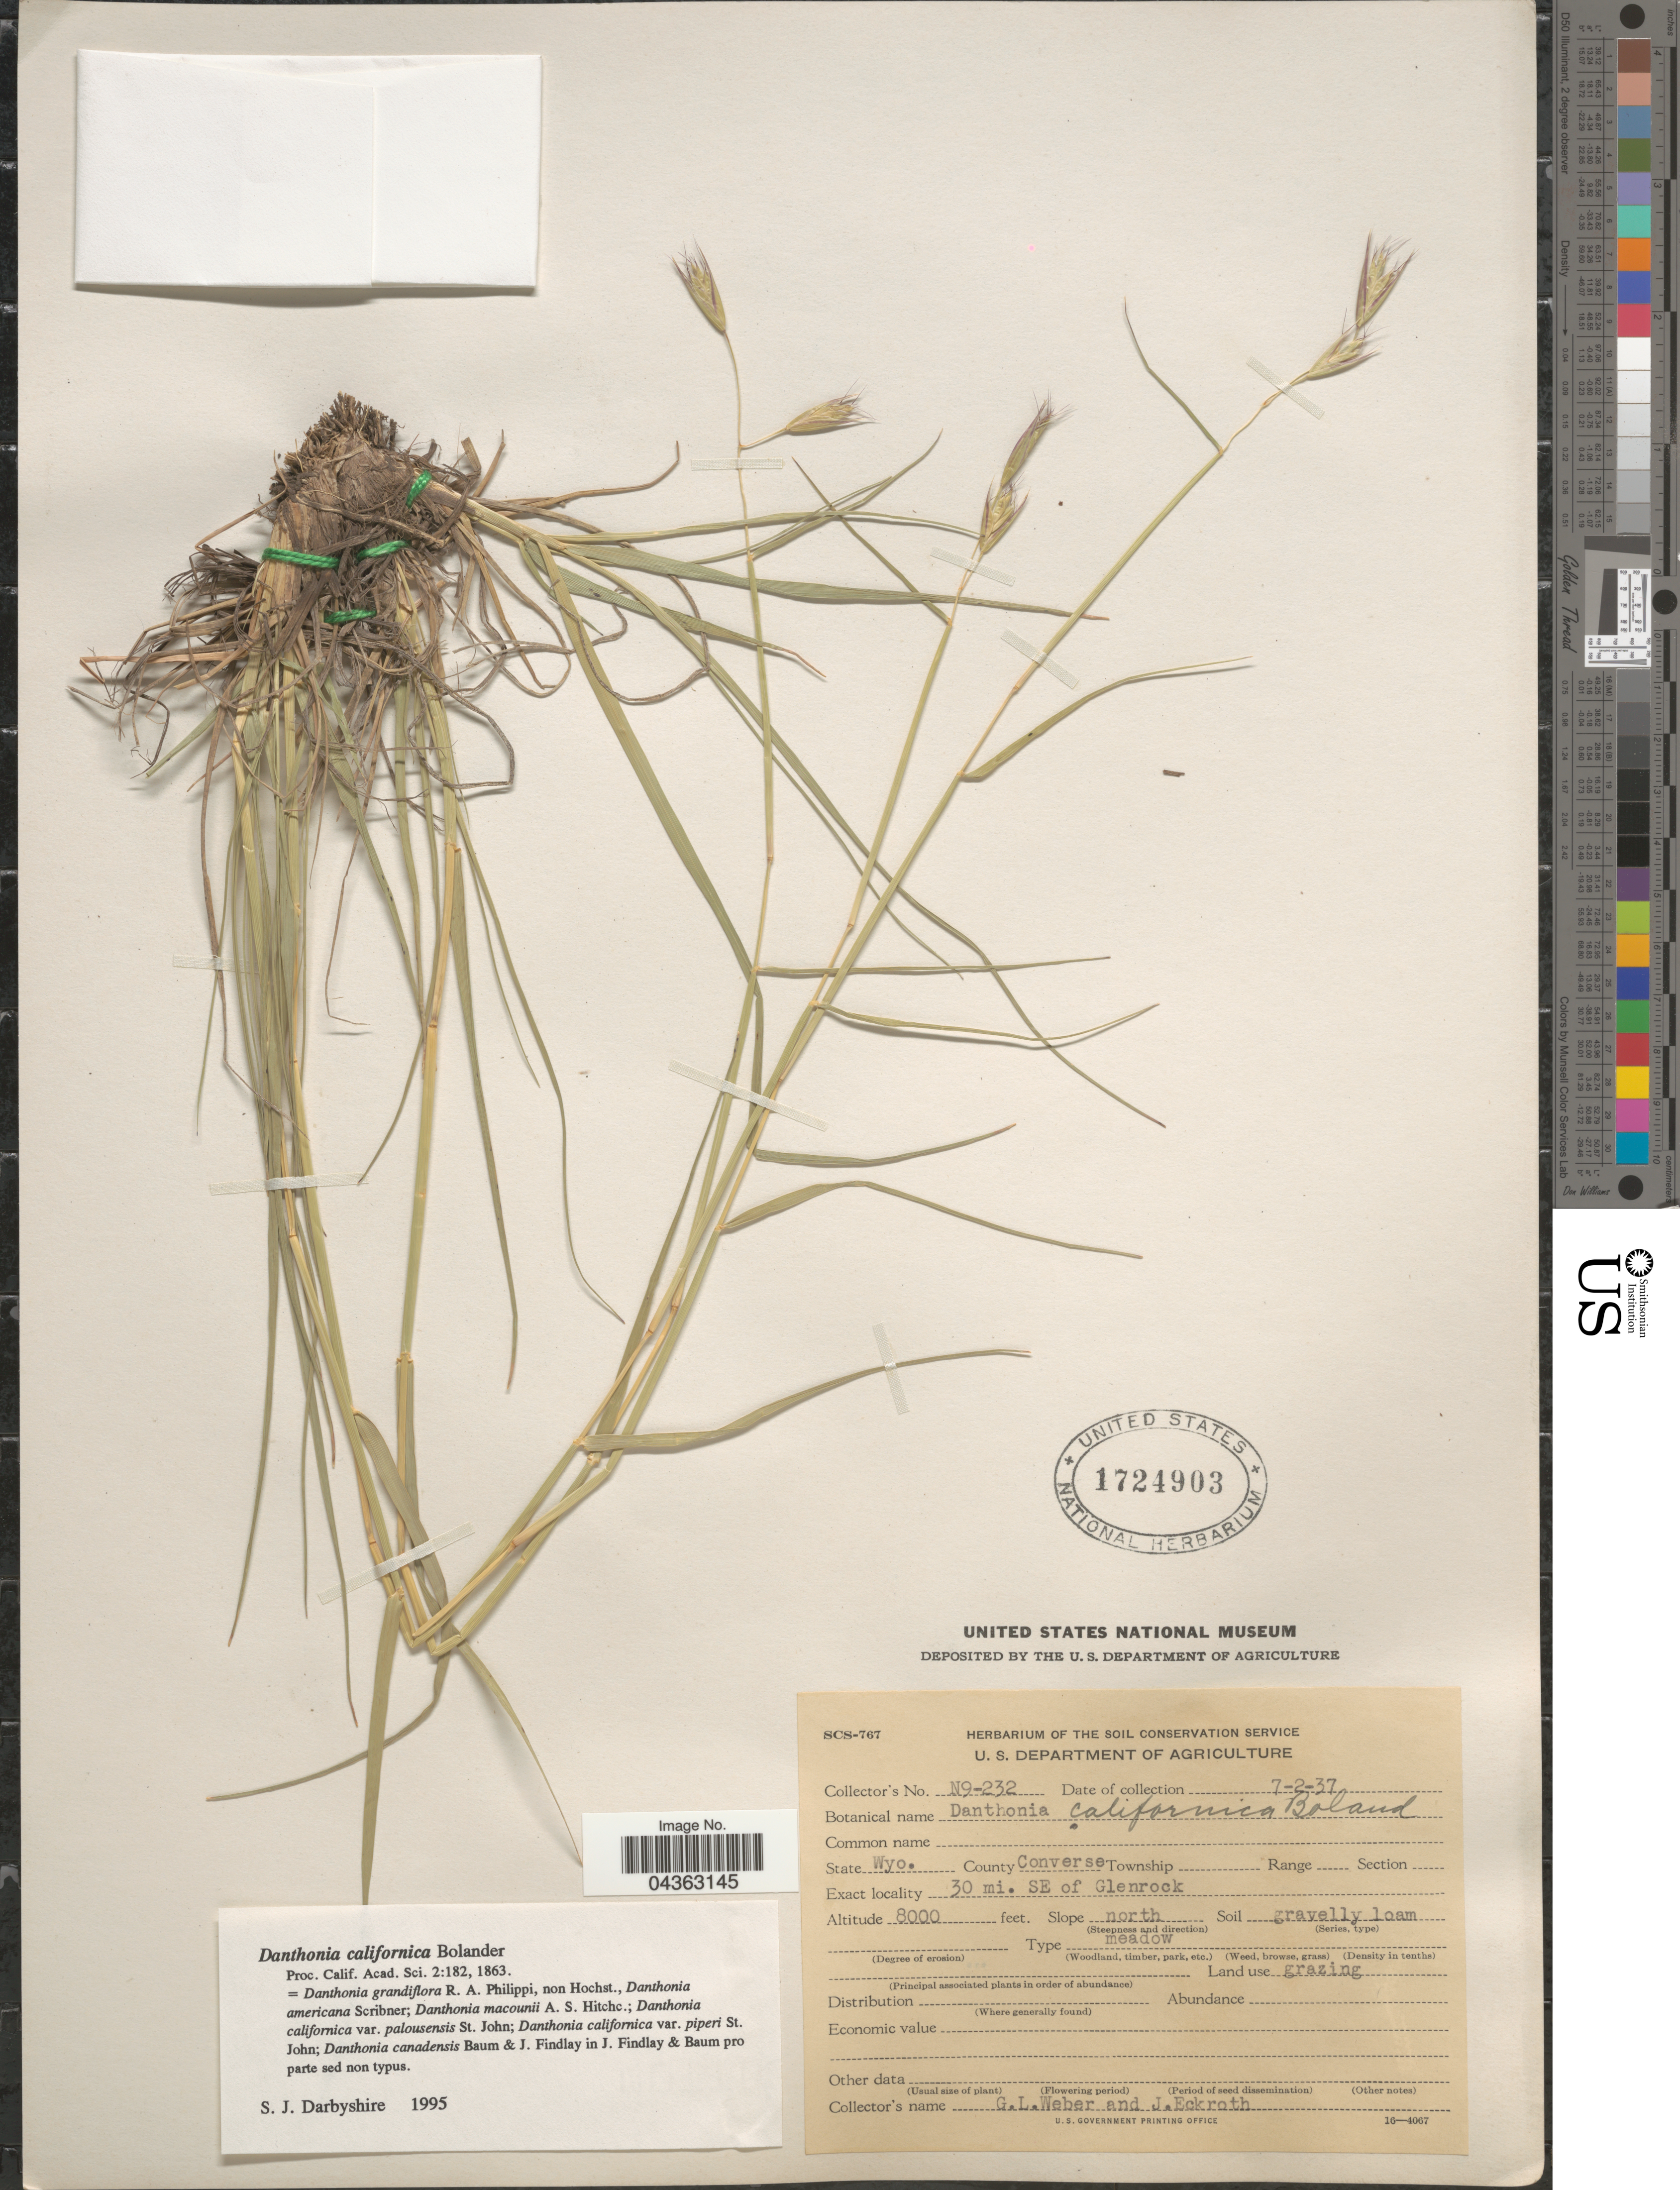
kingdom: Plantae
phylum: Tracheophyta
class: Liliopsida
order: Poales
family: Poaceae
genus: Danthonia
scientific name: Danthonia californica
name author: Bol.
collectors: G. Weber & J. Eckroth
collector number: N9-232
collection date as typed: Transcribed d/m/y: 2/7/37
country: United States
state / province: Wyoming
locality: County Converse. 30 mi. SE of Glenrock. Slope north.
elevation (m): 2438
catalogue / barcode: US 1724903